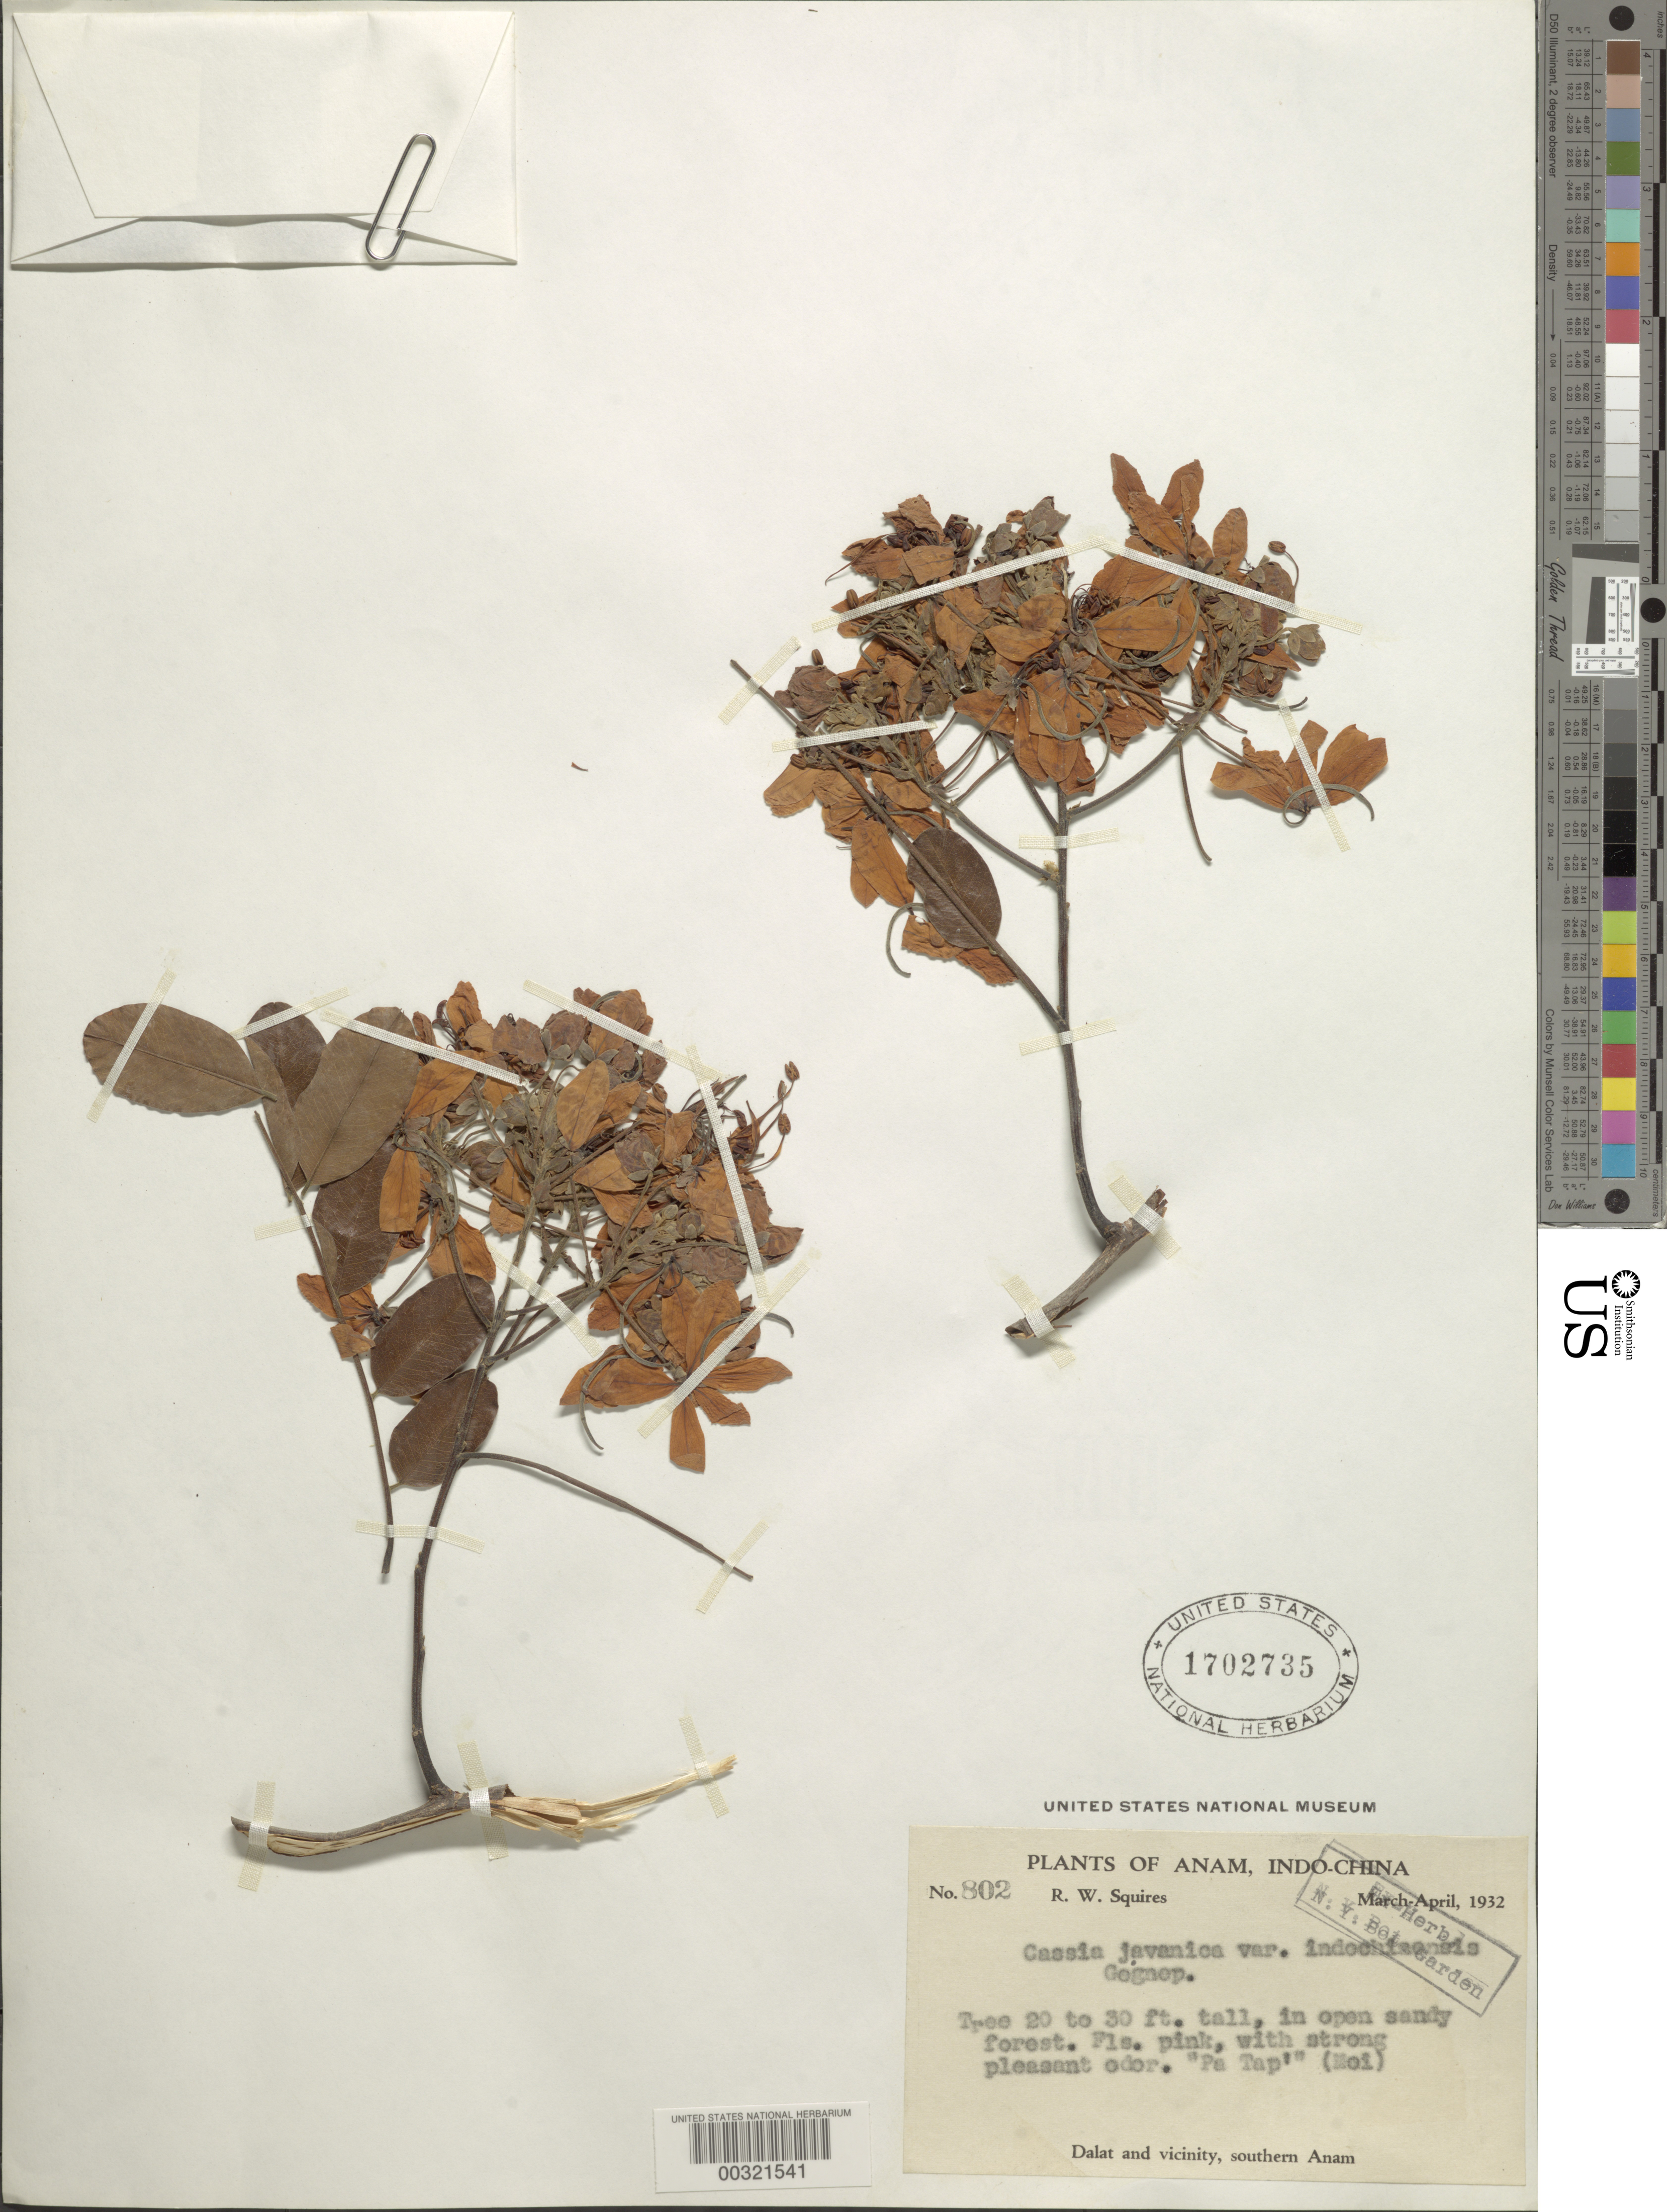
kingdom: Plantae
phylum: Tracheophyta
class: Magnoliopsida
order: Fabales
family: Fabaceae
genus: Cassia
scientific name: Cassia javanica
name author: L.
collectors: R. Squires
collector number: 802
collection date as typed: Mar 1932 to -- Apr 1932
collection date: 1932-03/1932-04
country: Vietnam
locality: Dalat and vicinity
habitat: Open sandy forest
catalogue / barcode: US 1702735